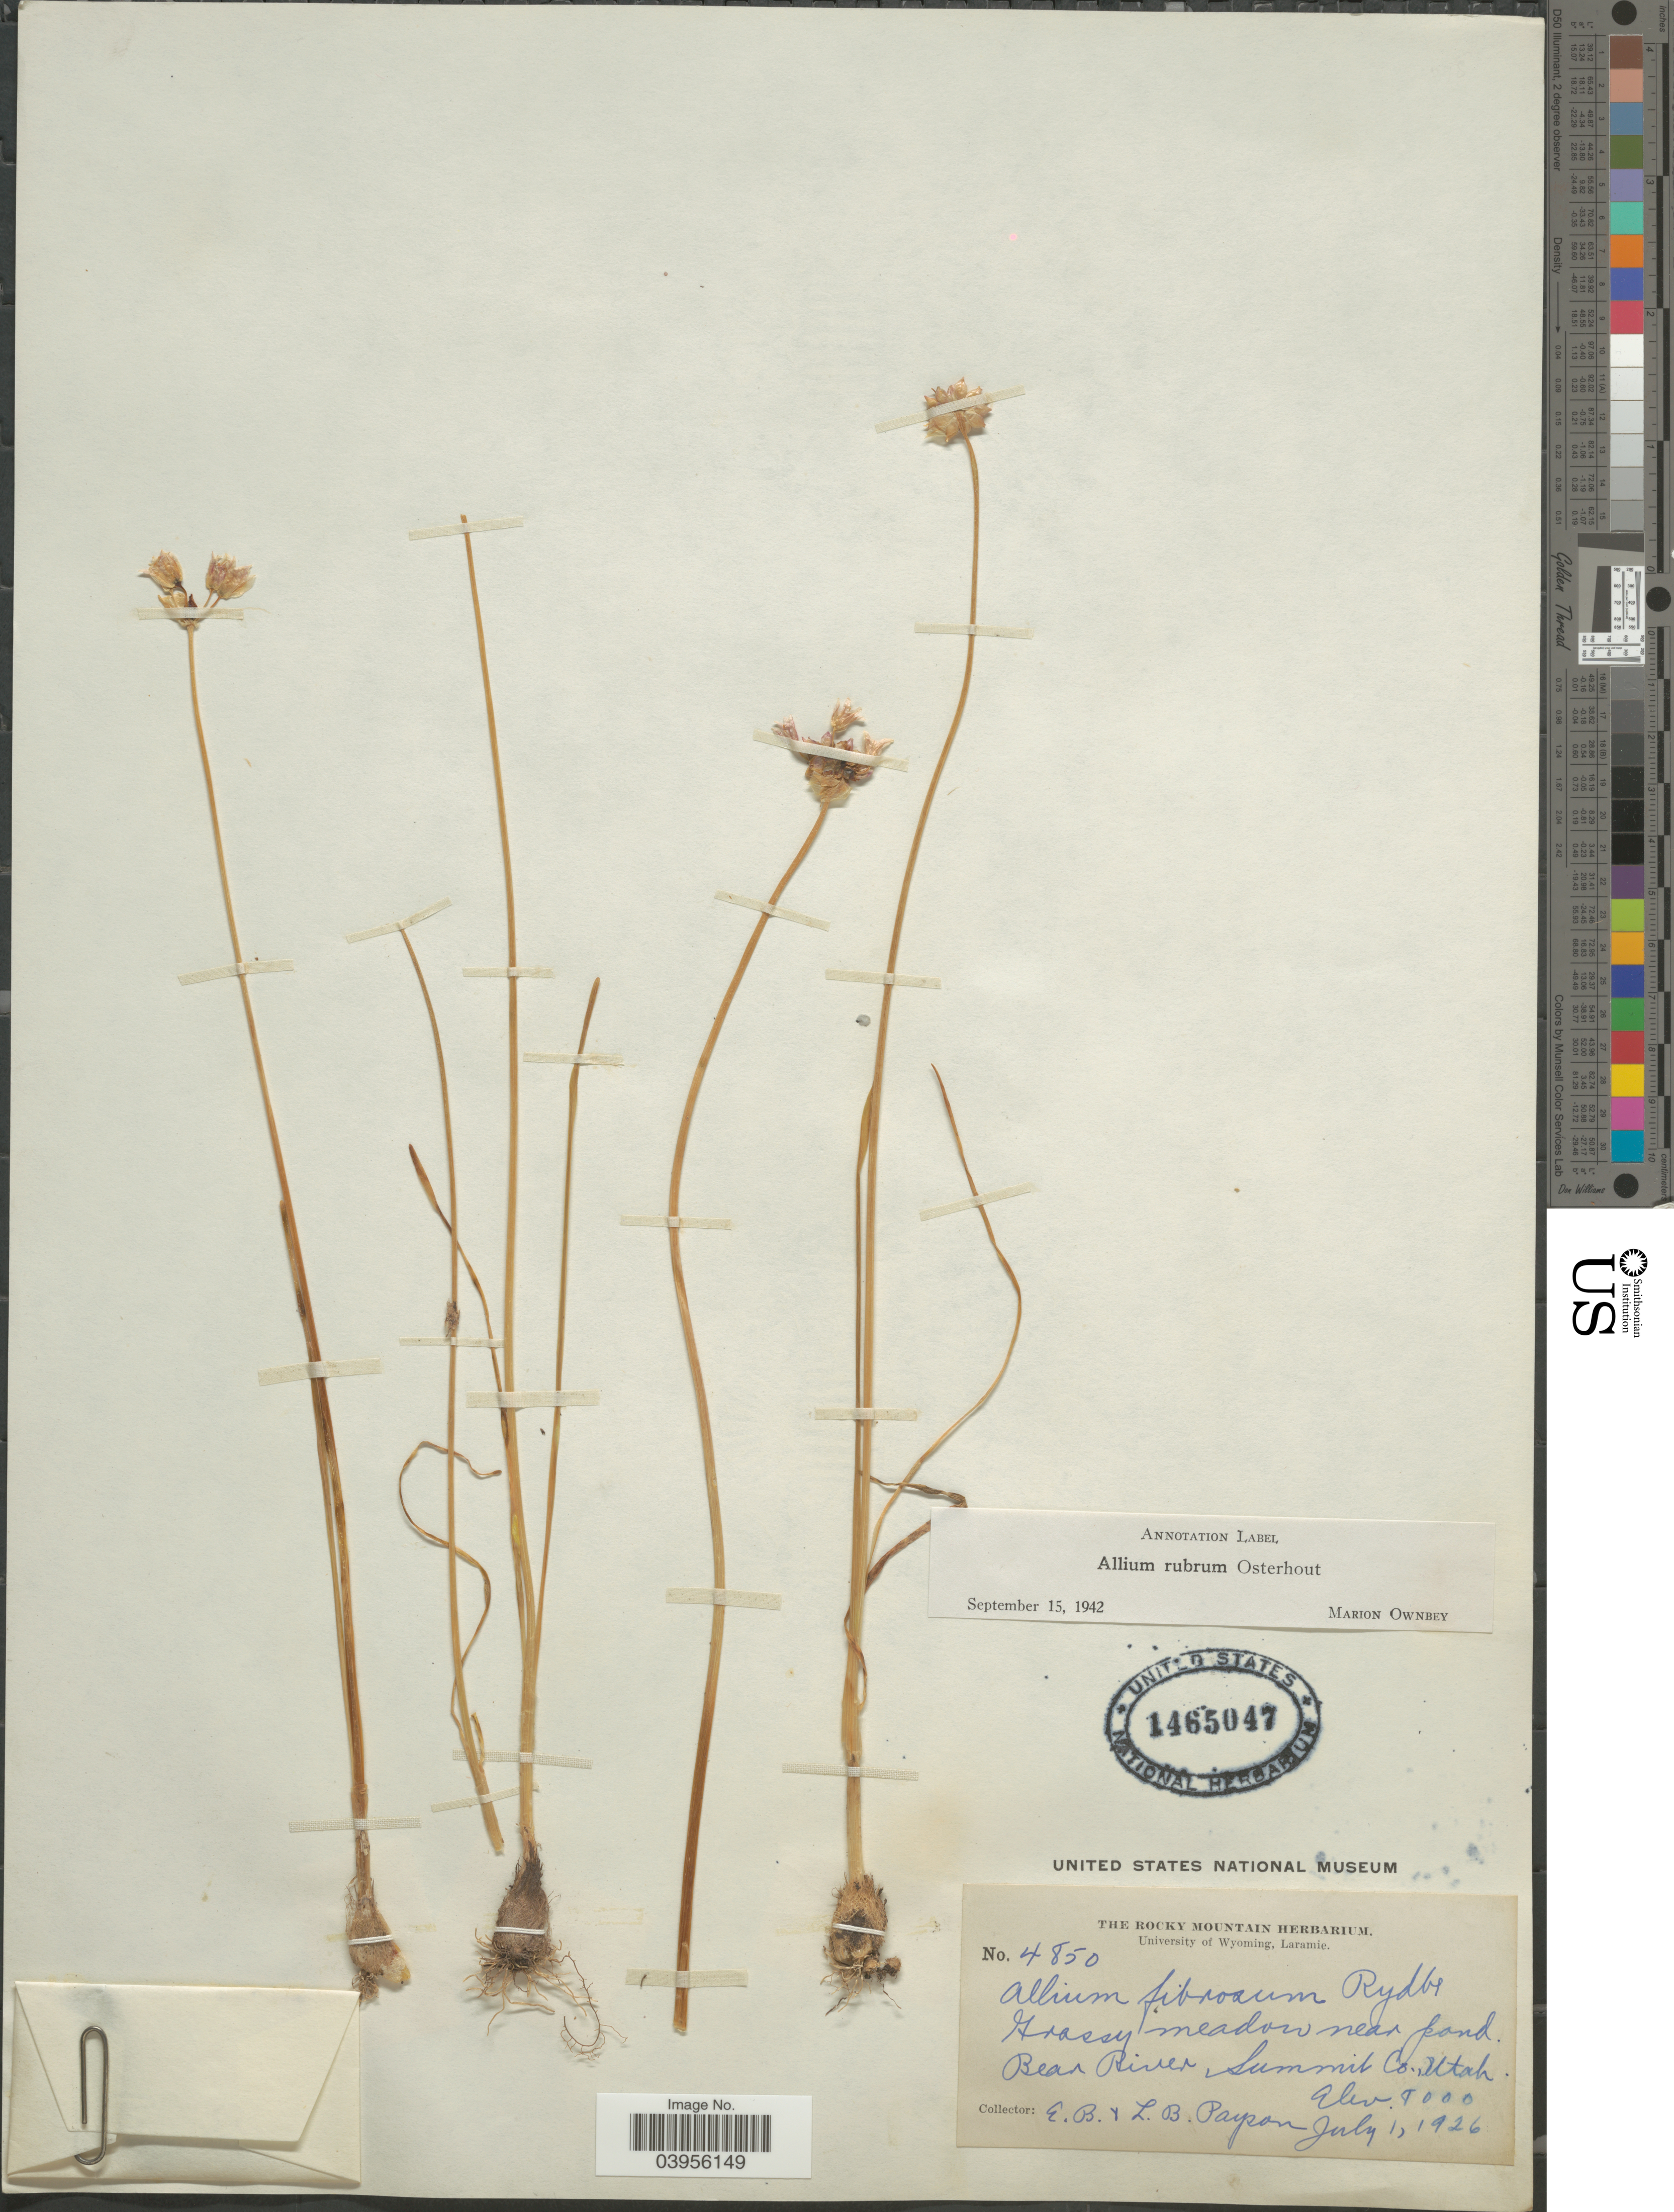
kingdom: Plantae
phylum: Tracheophyta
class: Liliopsida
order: Asparagales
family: Amaryllidaceae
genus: Allium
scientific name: Allium geyeri var. tenerum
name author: M.E. Jones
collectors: E. B. Payson & L. Payson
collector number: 4850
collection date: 1926-07-01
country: United States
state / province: Utah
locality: Bear River, Summit Co.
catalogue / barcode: US 1465047